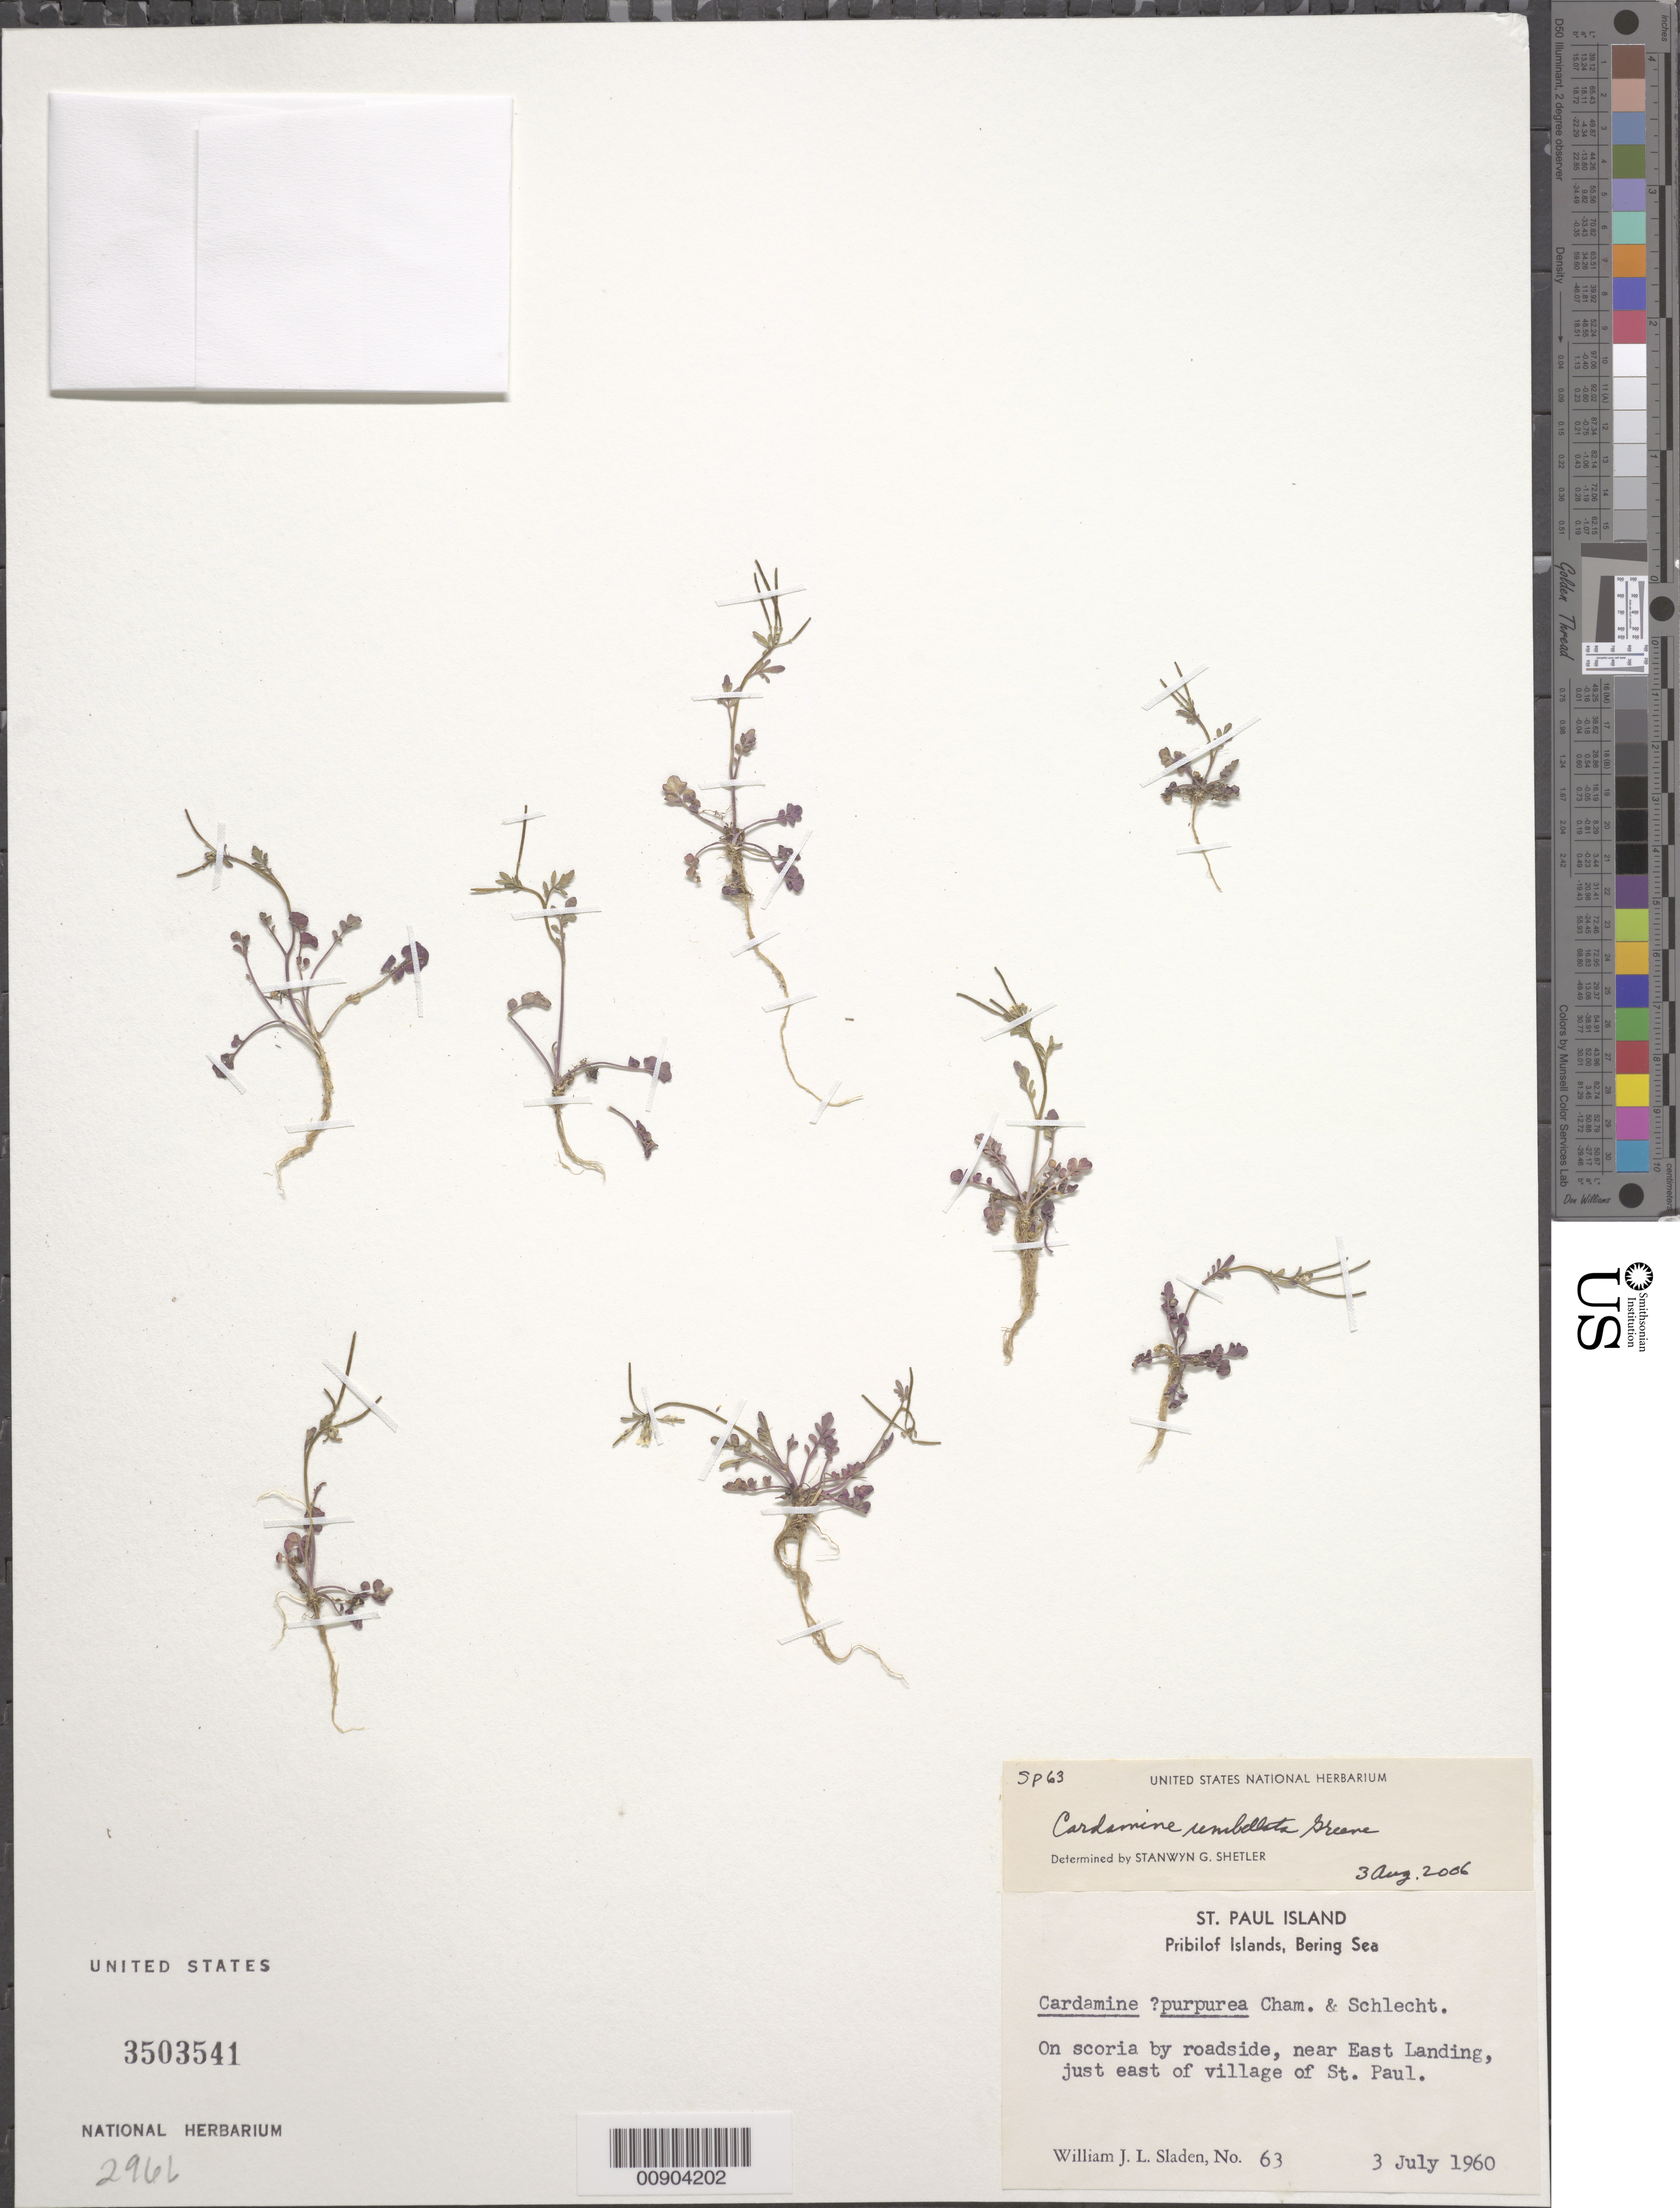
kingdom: Plantae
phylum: Tracheophyta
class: Magnoliopsida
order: Brassicales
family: Brassicaceae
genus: Cardamine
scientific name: Cardamine umbellata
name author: Greene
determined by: Shetler, Stanwyn G., (US), NMNH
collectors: W. Sladen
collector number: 63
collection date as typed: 03 Jul 1960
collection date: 1960-07-03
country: United States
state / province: Alaska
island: St. Paul Island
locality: On scoria by roadside, near East Landing, just east of village of St. Paul., Bering Sea, Pribilof Islands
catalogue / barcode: US 3503541